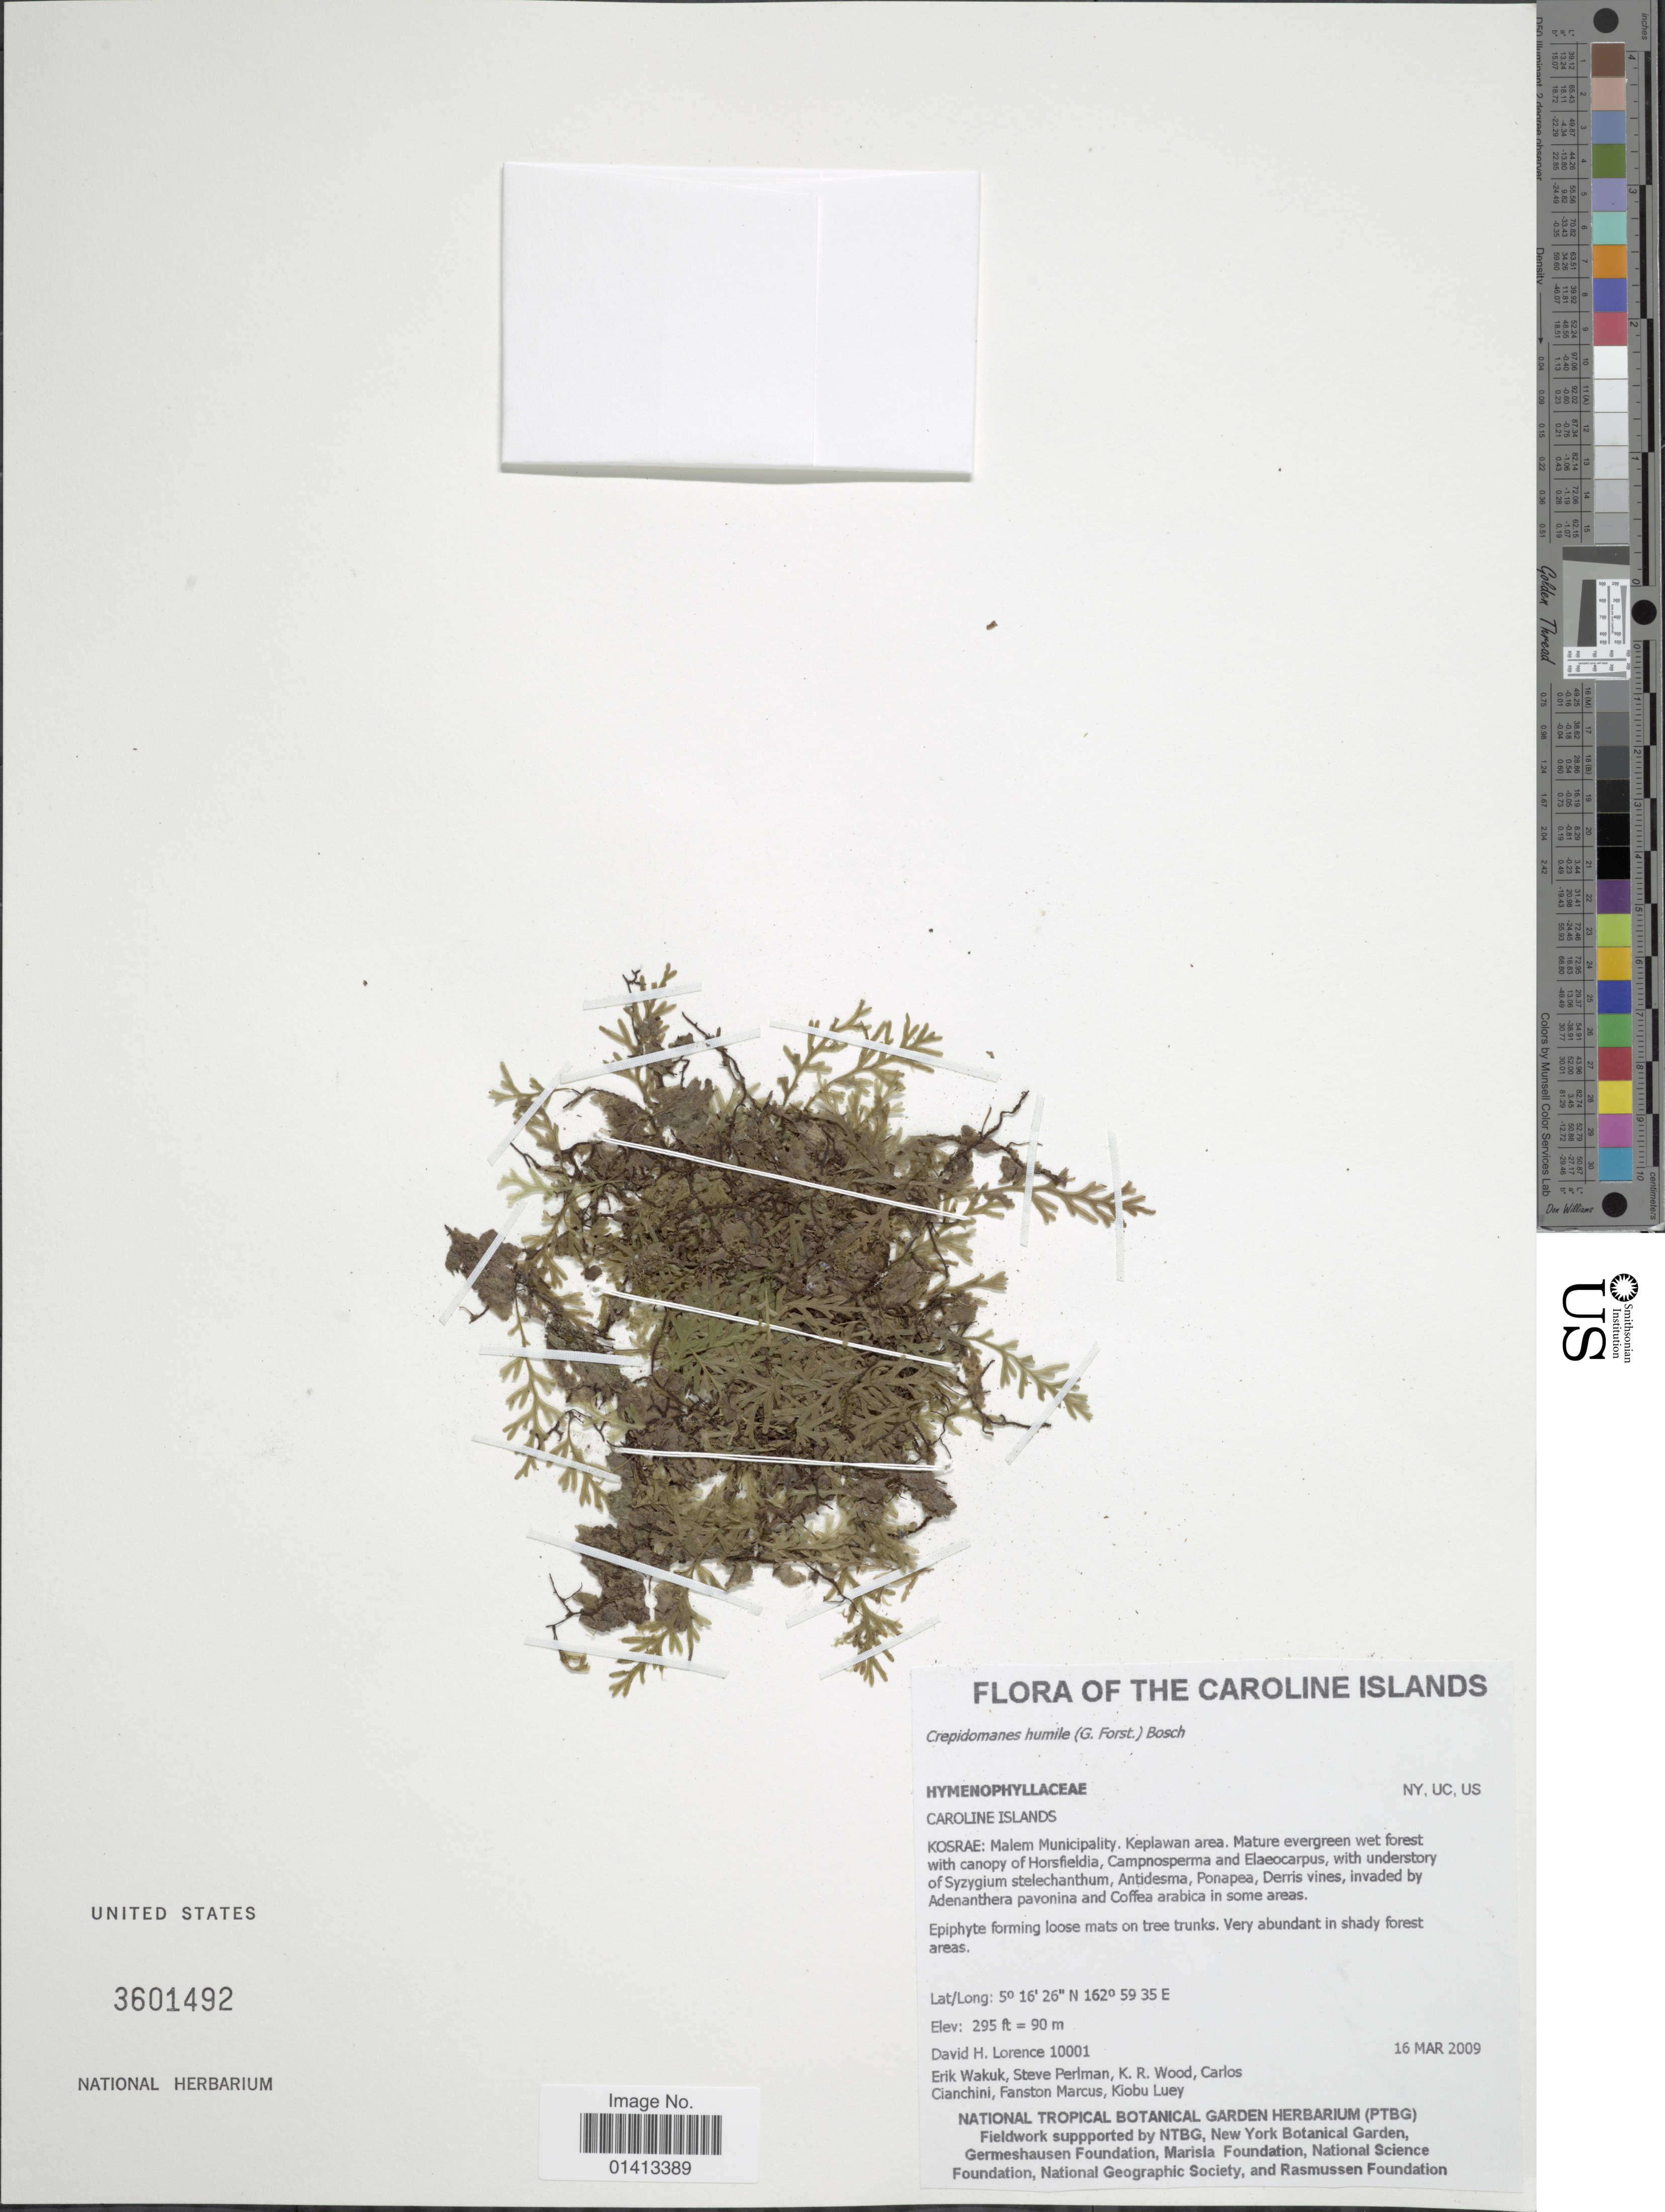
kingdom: Plantae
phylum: Tracheophyta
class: Polypodiopsida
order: Hymenophyllales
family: Hymenophyllaceae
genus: Crepidomanes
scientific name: Crepidomanes humilis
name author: (G. Forst.) Bosch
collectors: D. Lorence, E. Wakuk, S. Perlman, K. R. Wood & et al.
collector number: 10001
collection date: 2009-03-16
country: Micronesia, Federated States of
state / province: Kosrae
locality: The Caroline Islands, Malem Municipality, Keplawan area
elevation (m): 90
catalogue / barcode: US 3601492